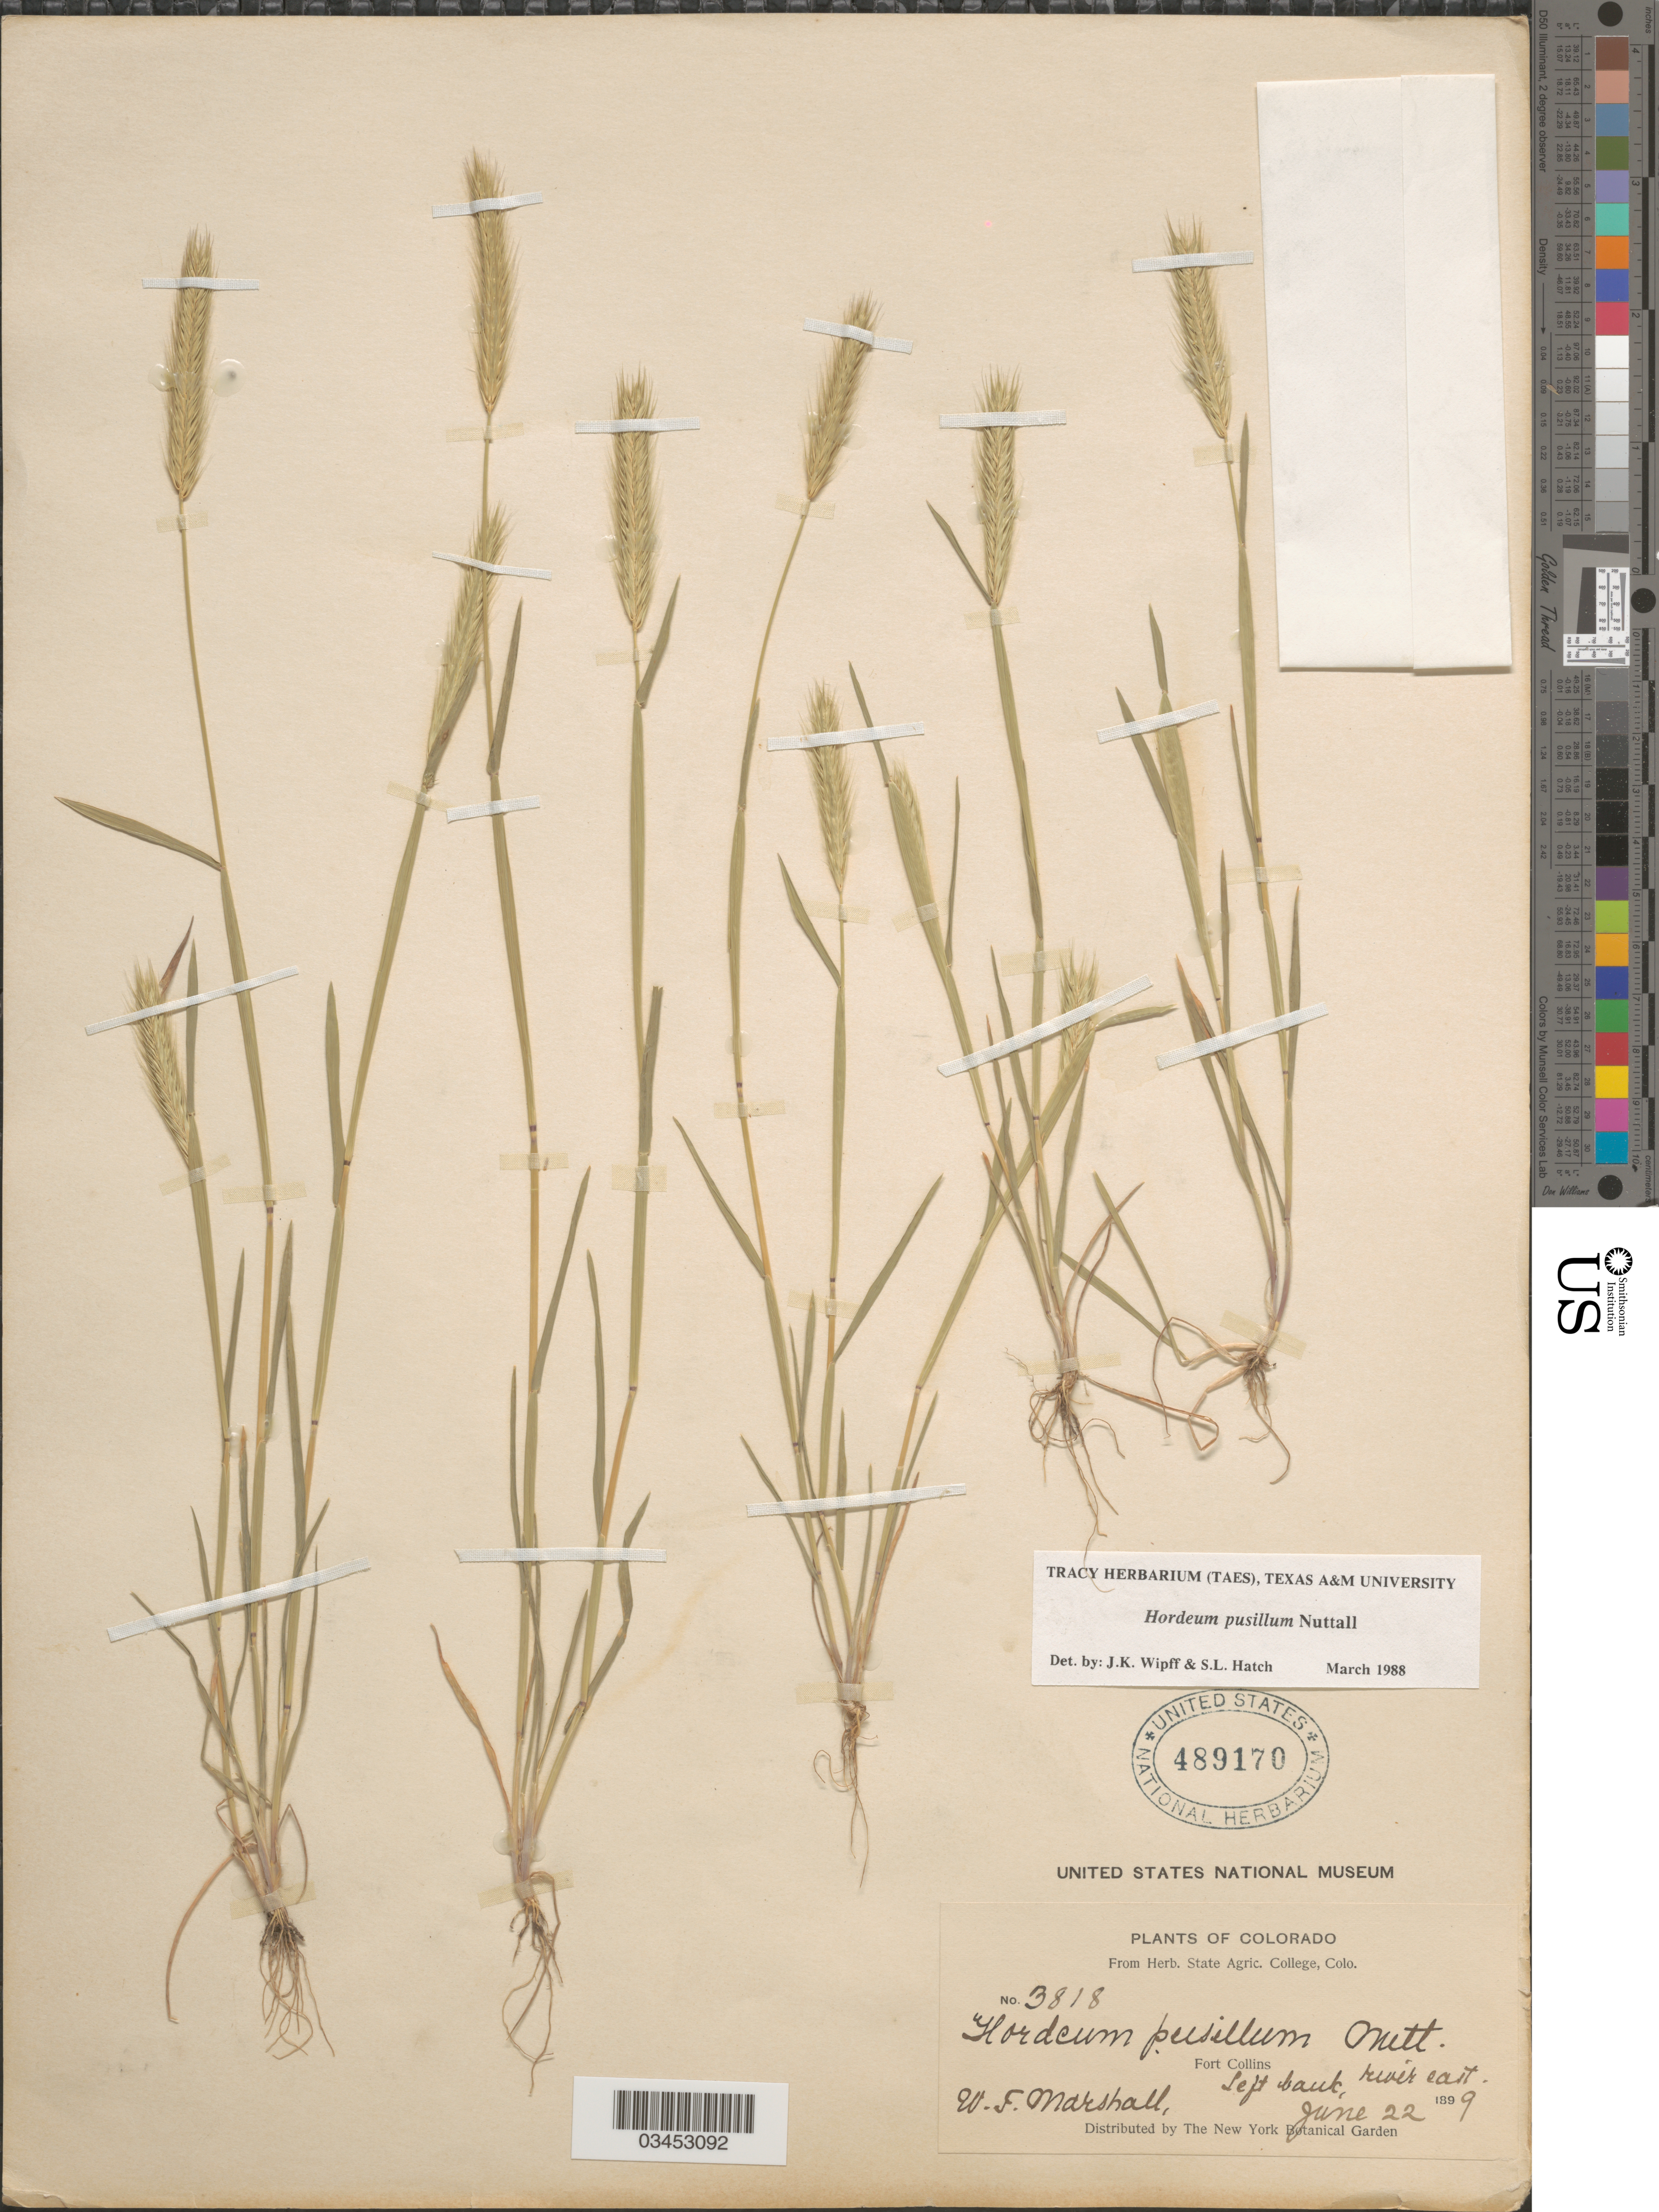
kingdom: Plantae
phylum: Tracheophyta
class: Liliopsida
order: Poales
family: Poaceae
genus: Hordeum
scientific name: Hordeum pusillum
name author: Nutt.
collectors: W. F. Marshall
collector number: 3818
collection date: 1899-06-22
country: United States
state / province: Colorado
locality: Fort Collins. Sept bank, river east.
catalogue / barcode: US 489170